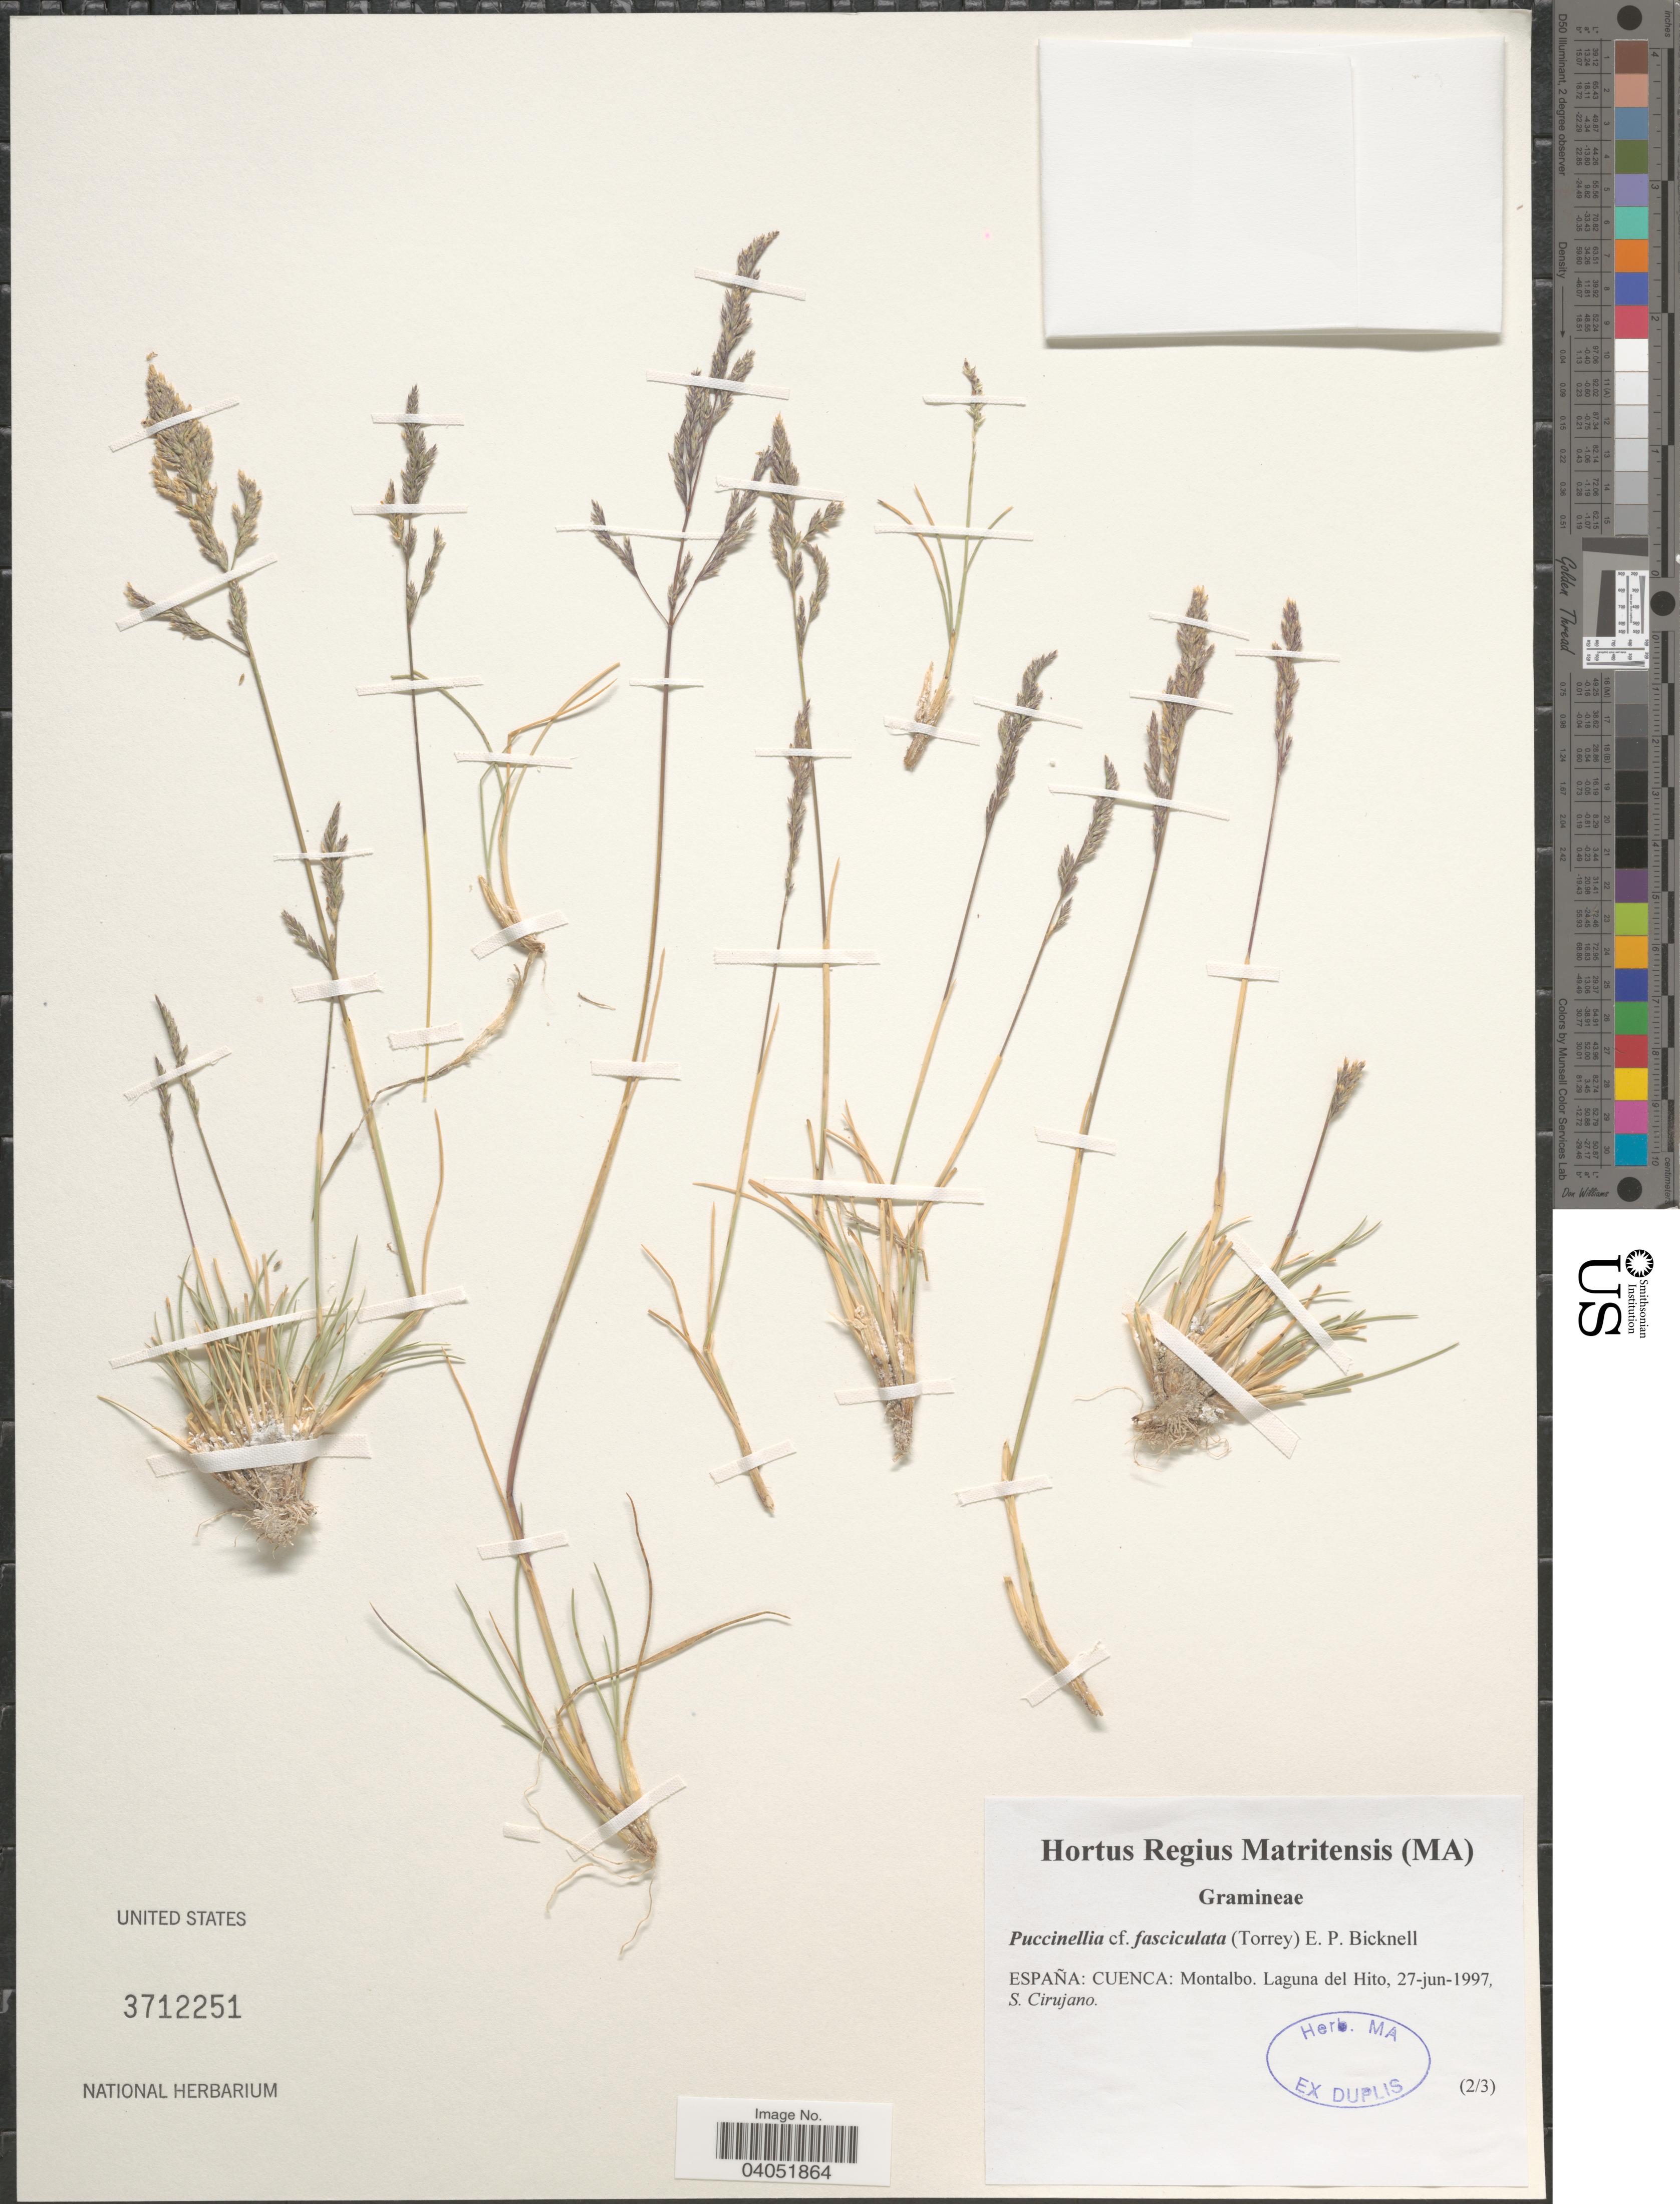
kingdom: Plantae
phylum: Tracheophyta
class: Liliopsida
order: Poales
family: Poaceae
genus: Puccinellia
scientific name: Puccinellia fasciculata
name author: (Torr.) E.P. Bicknell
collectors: S. Cirujano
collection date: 1997-06-27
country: Spain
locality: España: Cuenca, Montalbo, Laguna del Hito.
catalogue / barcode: US 3712251